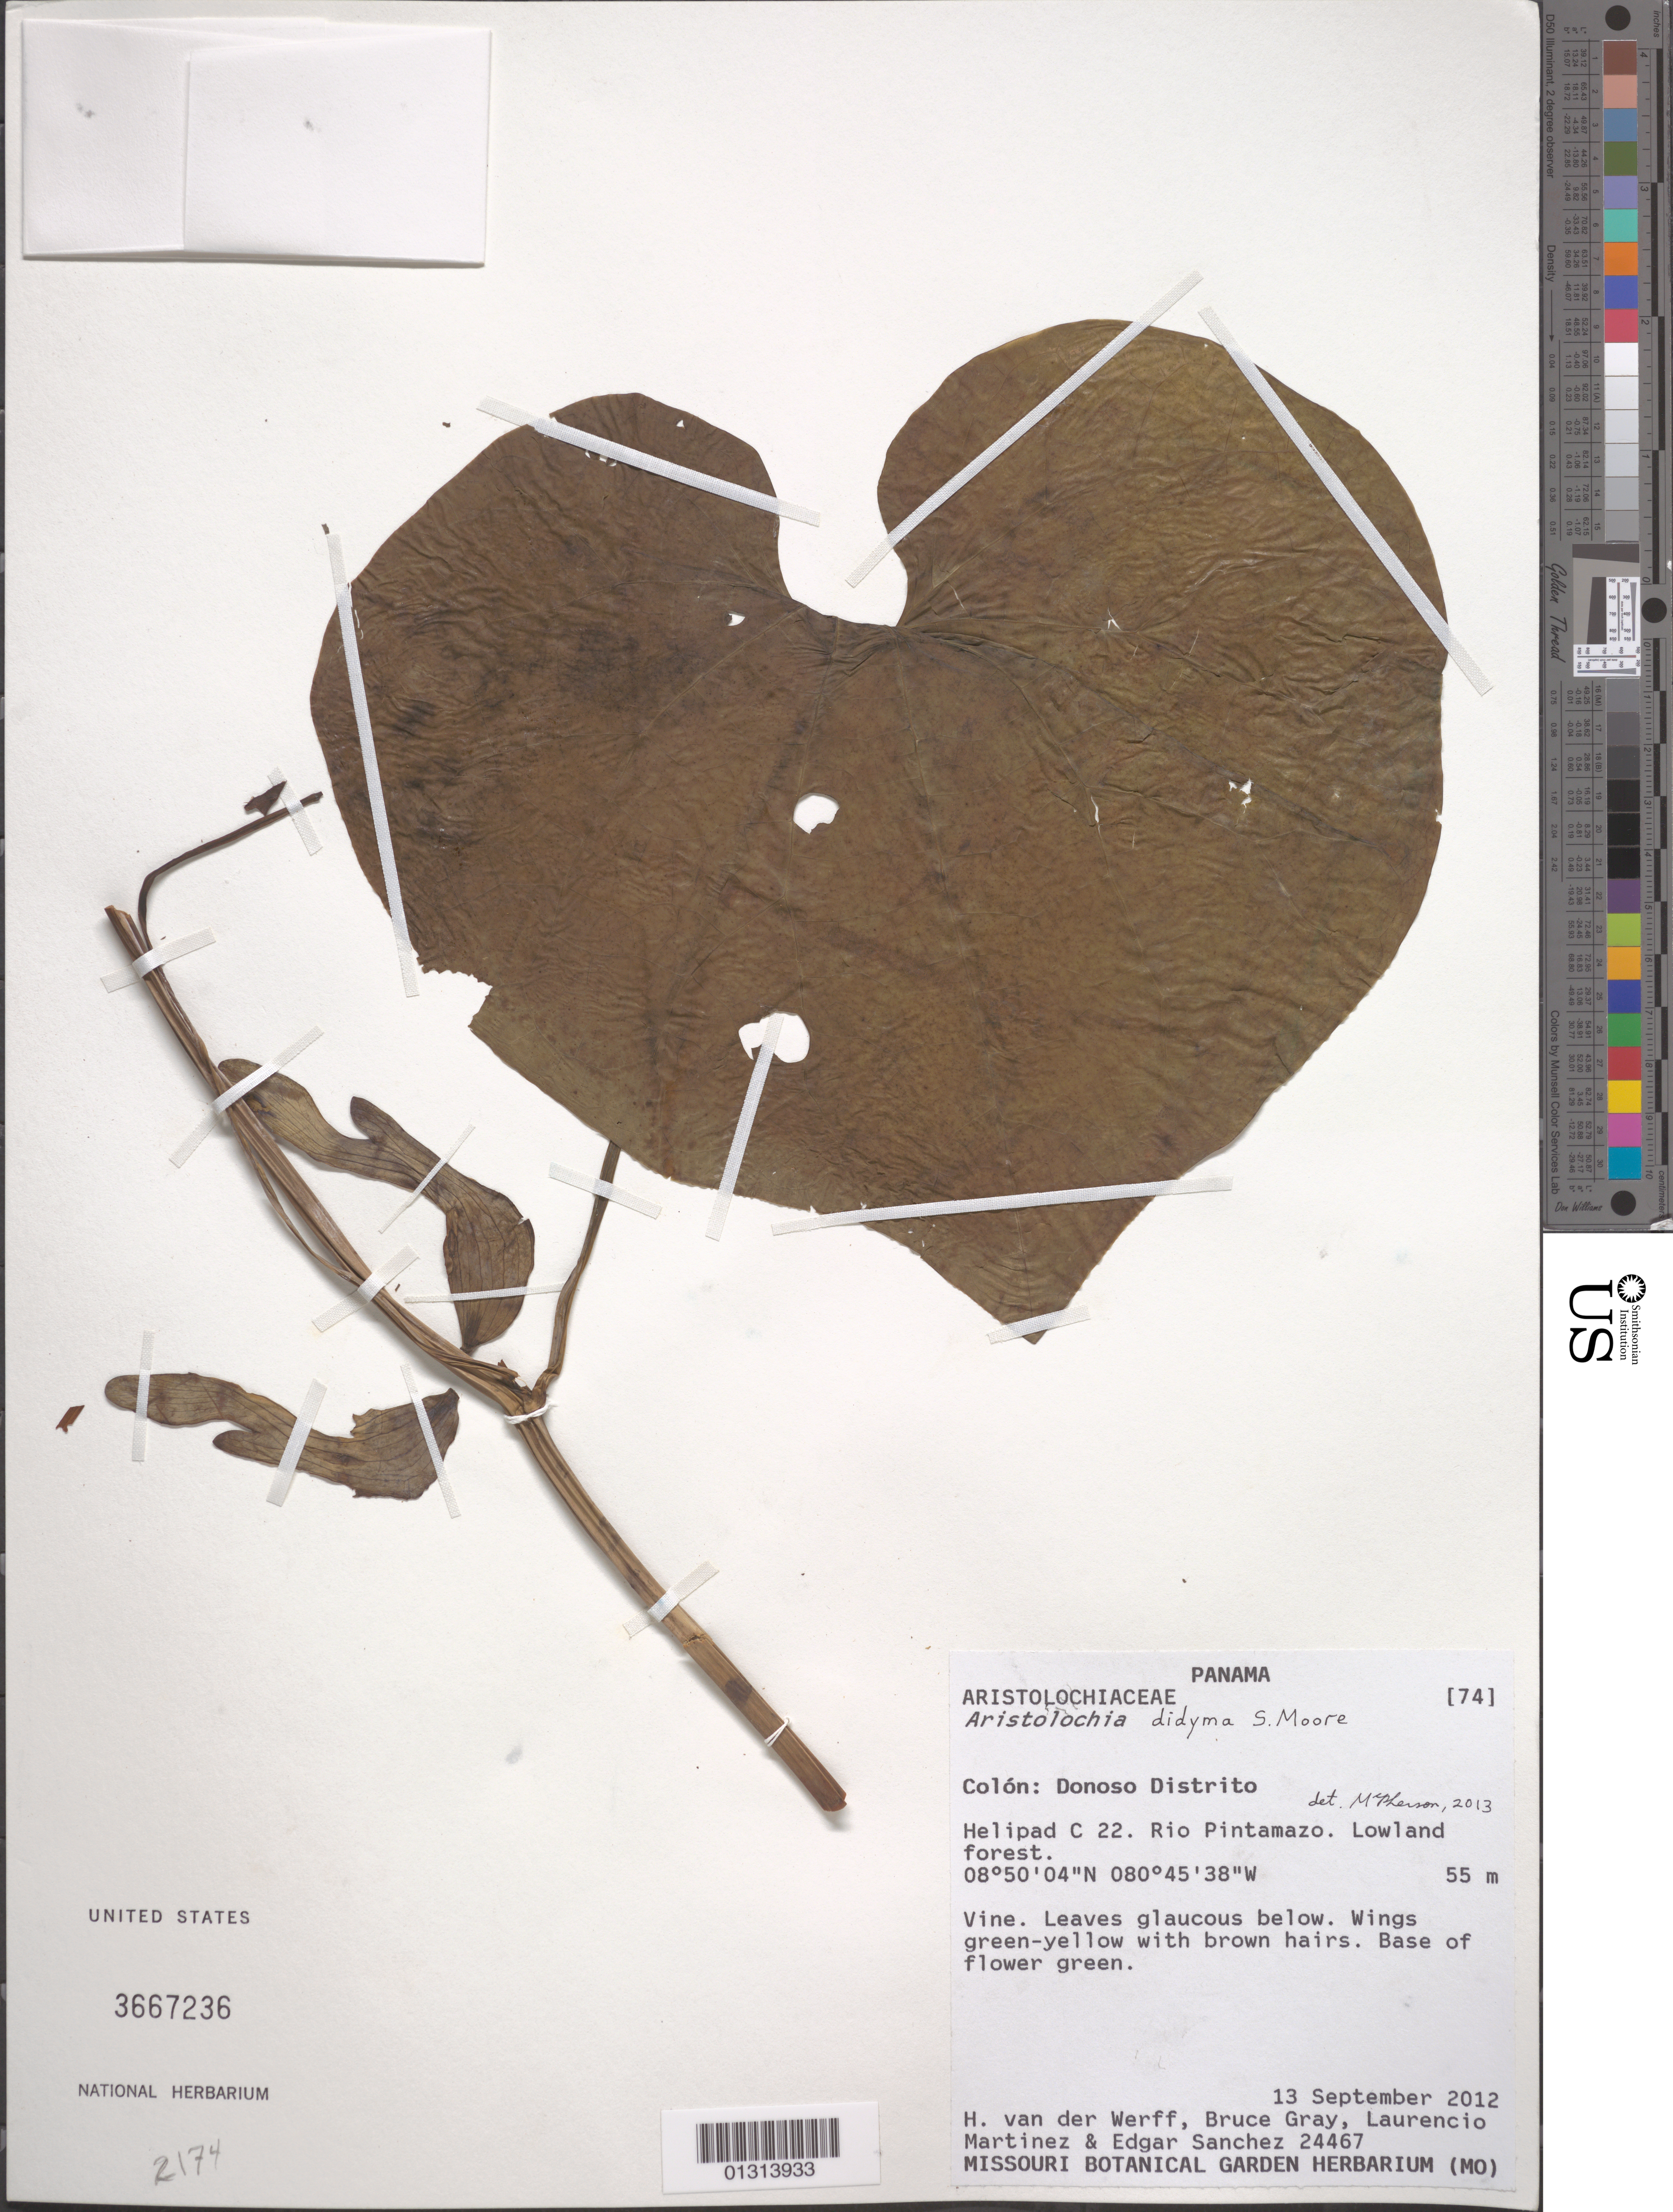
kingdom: Plantae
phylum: Tracheophyta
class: Magnoliopsida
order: Piperales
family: Aristolochiaceae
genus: Aristolochia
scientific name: Aristolochia didyma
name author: S. Moore in Moss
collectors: H. van der Werff, B. Gray, L. Martinez & E. Sanchez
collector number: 24467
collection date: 2012-09-13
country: Panama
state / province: Colón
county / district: Donoso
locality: Donoso Distrito. Helipad C 22. Rio Pintamazo. Lowland forest.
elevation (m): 55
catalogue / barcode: US 3667236